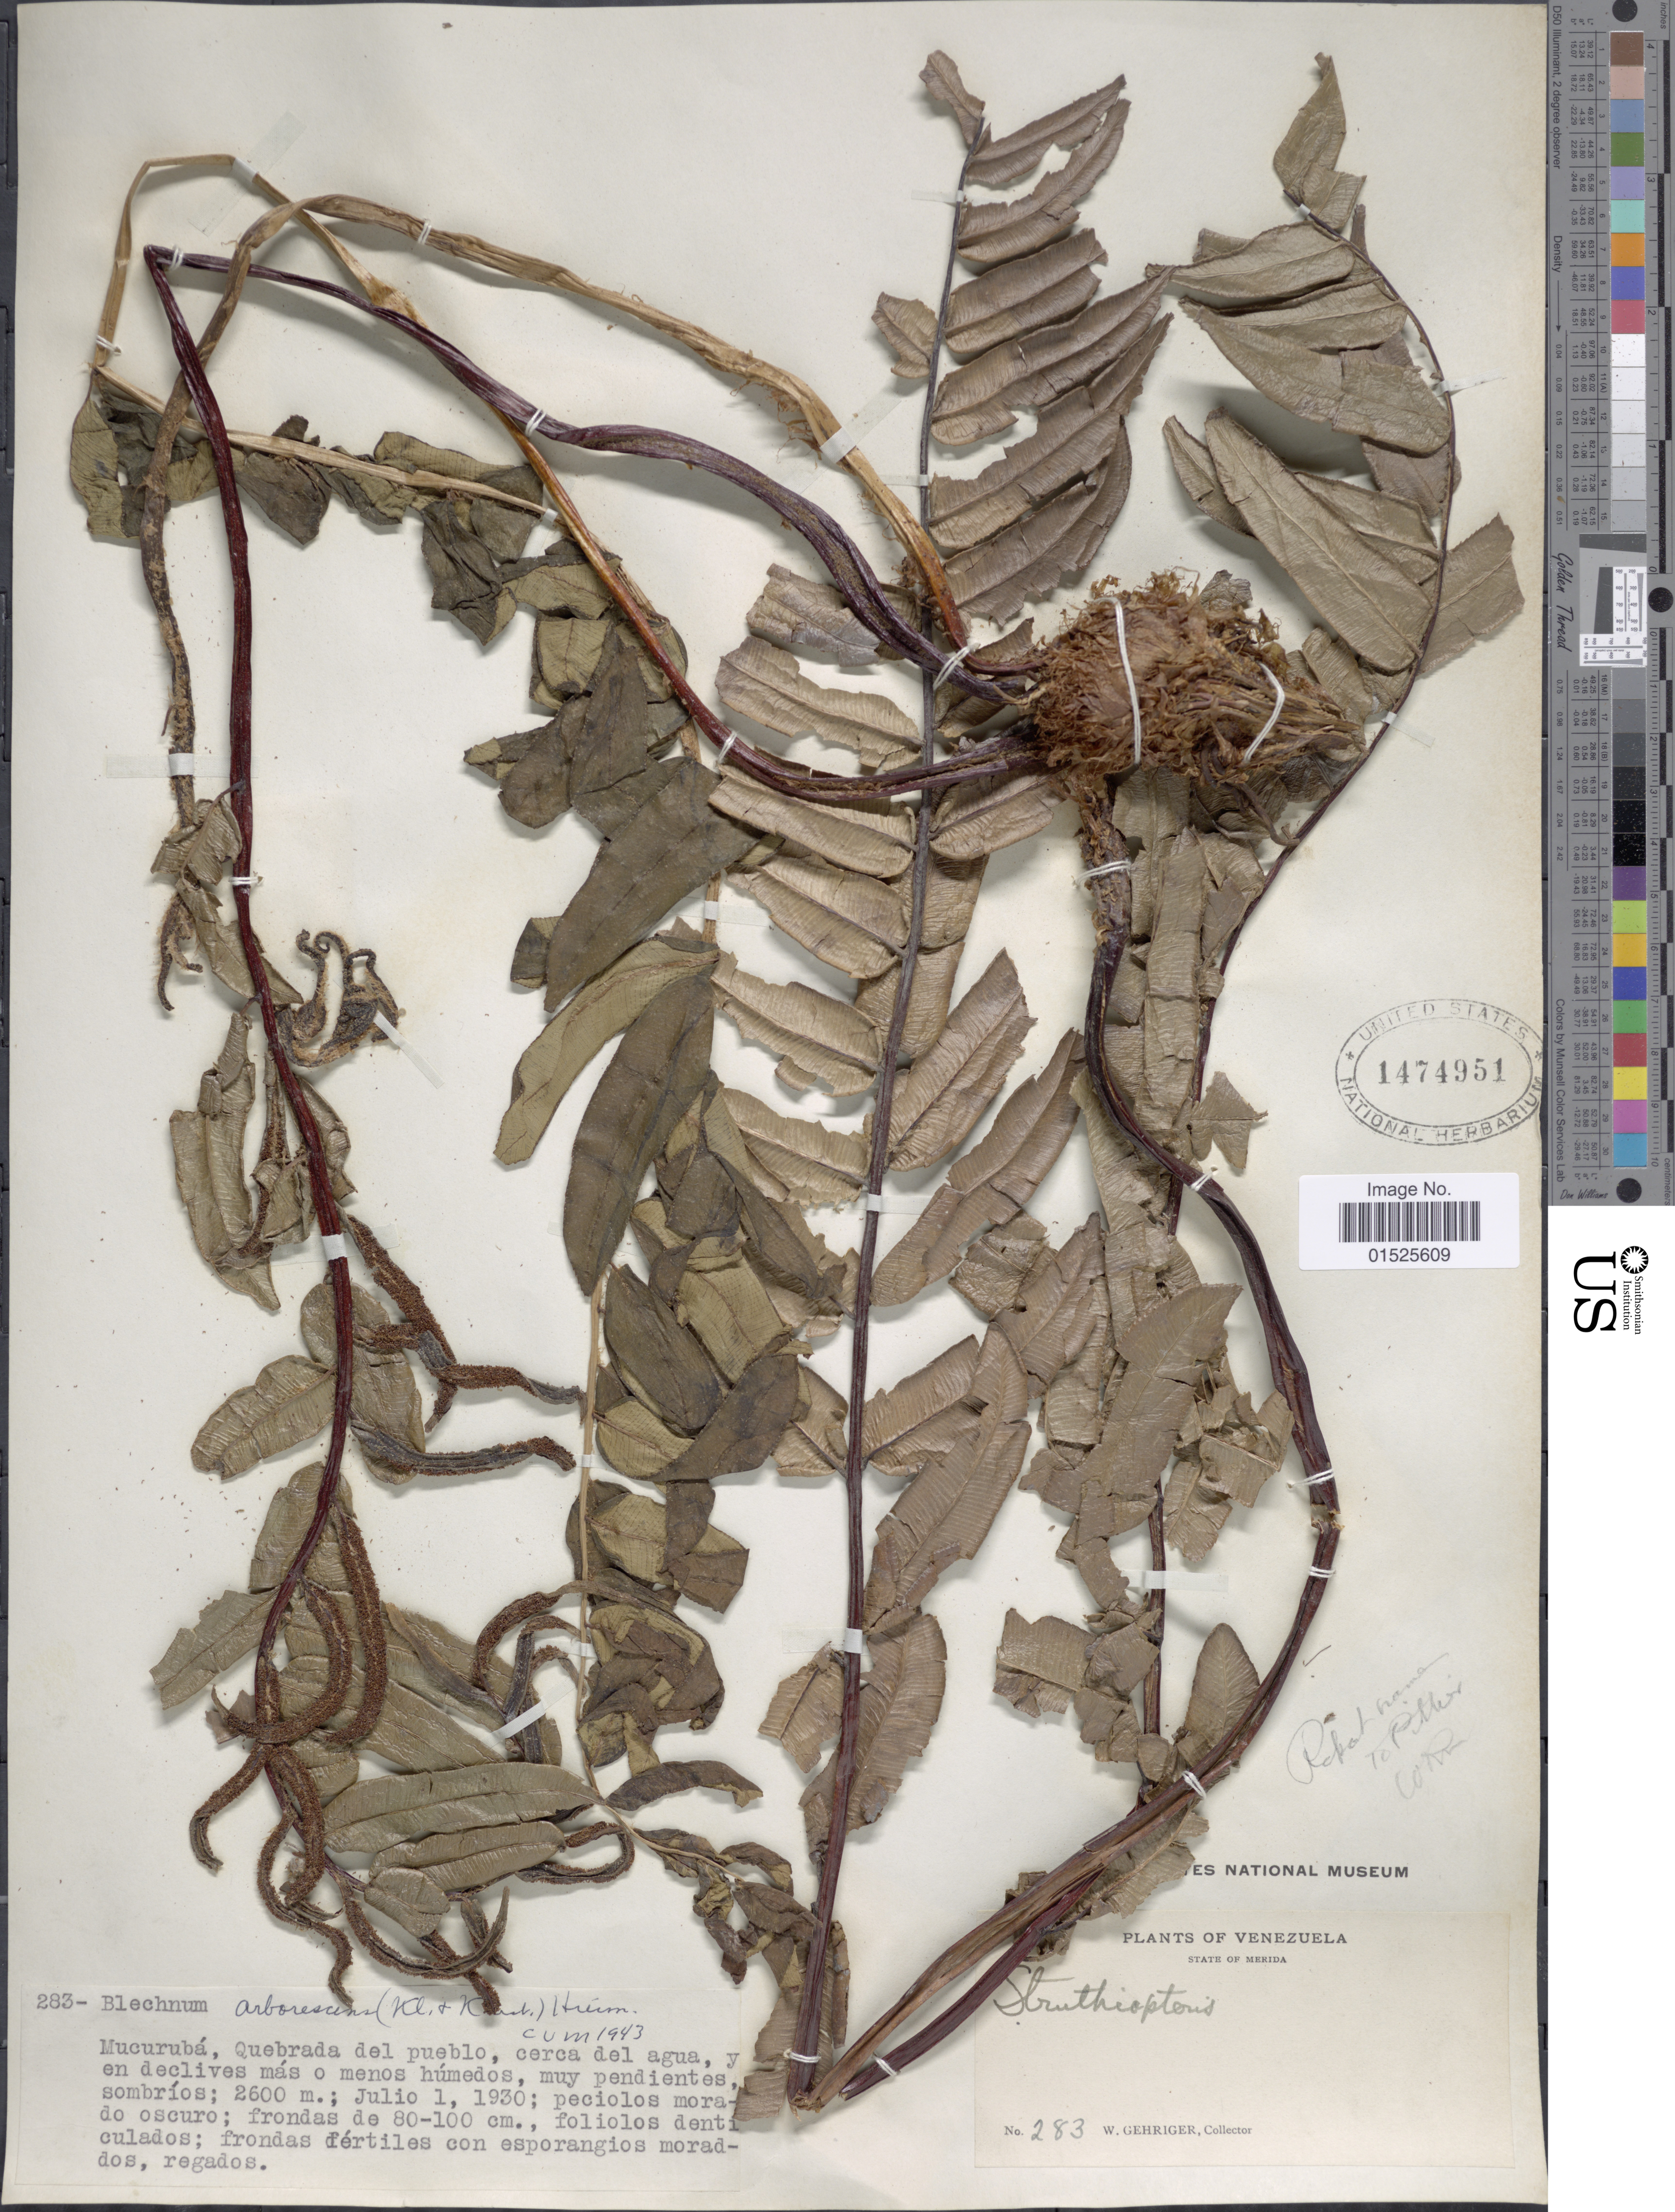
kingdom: Plantae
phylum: Tracheophyta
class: Polypodiopsida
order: Polypodiales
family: Blechnaceae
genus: Blechnum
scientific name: Blechnum cordatum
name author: (Desv.) Hieron.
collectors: W. Gehriger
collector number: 283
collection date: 1930-07-01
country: Venezuela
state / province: Mérida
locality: Mucurubá, Quebrada del pueblo, cerca del agua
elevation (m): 2600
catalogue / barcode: US 1474951